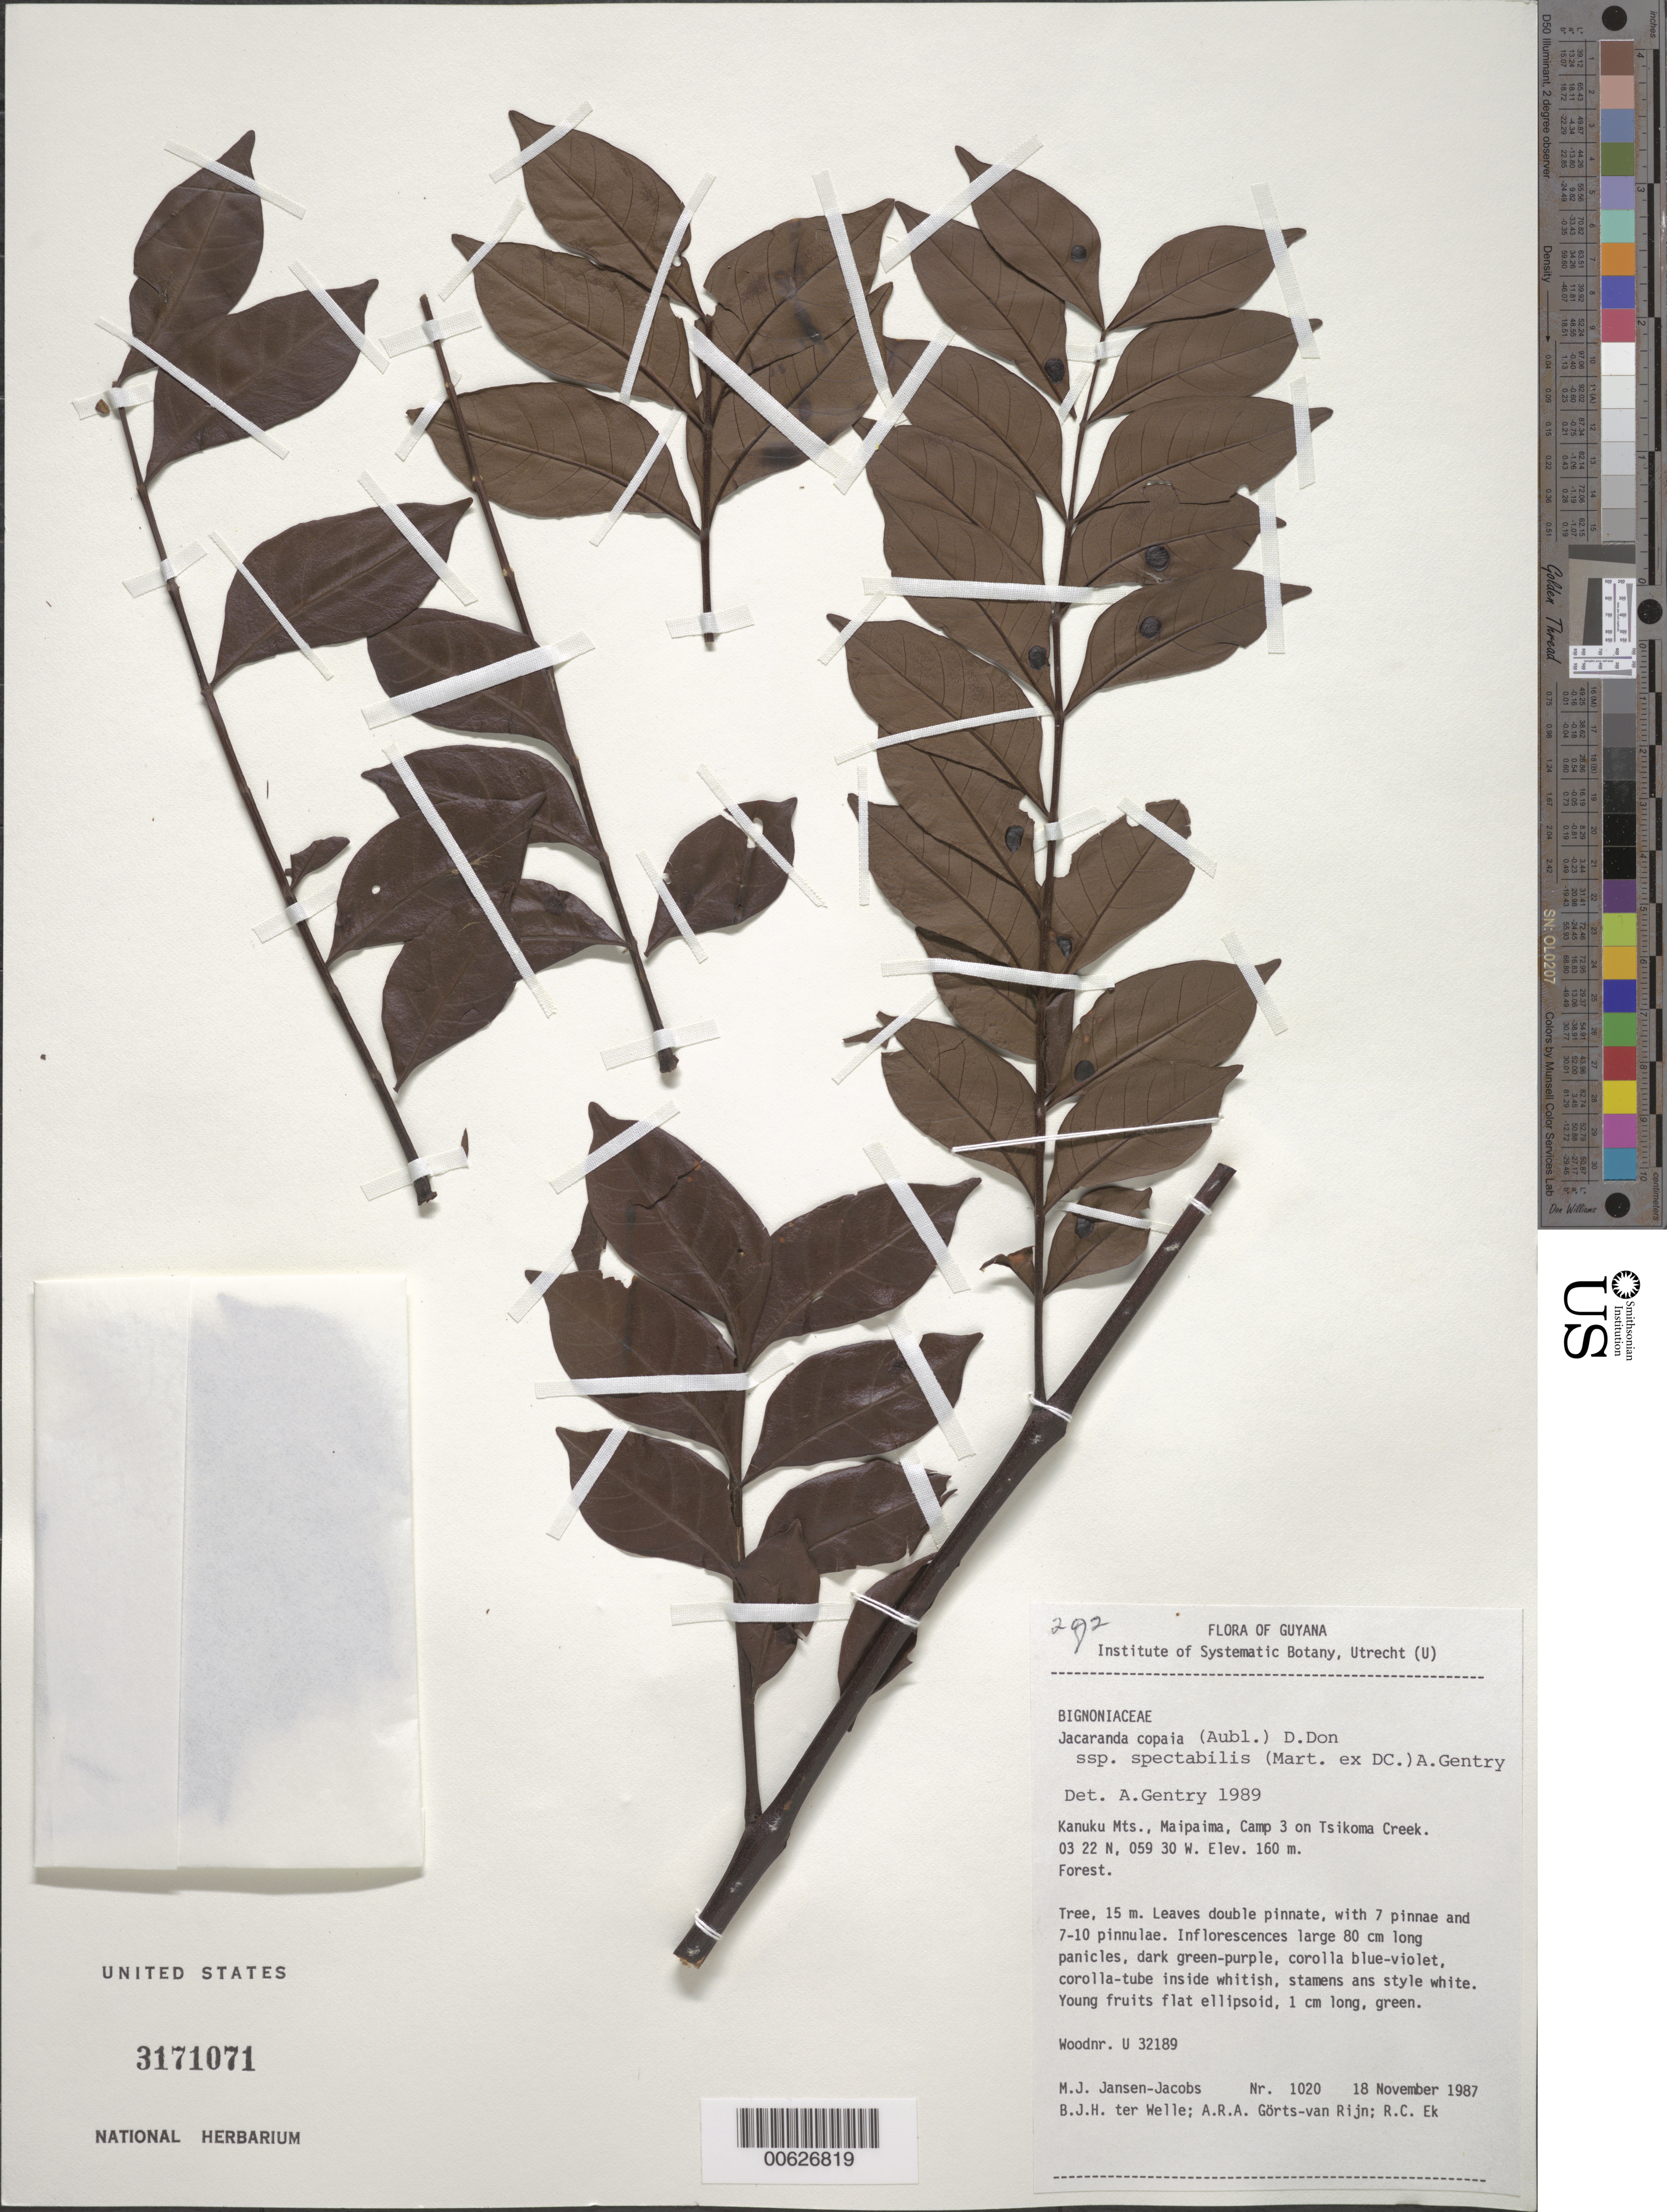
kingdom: Plantae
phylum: Tracheophyta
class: Magnoliopsida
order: Lamiales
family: Bignoniaceae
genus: Jacaranda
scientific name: Jacaranda copaia subsp. spectabilis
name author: (Mart. ex DC.) A.H. Gentry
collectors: M. J. Jansen-Jacobs, B. Welle, A. .R. A. Görts-van Rijn & R. C. Ek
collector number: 1020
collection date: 1987-11-18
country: Guyana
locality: Kanuku Mts., Maipaima Camp 3 on Tsikoma Creek.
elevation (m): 160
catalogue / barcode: US 3171071